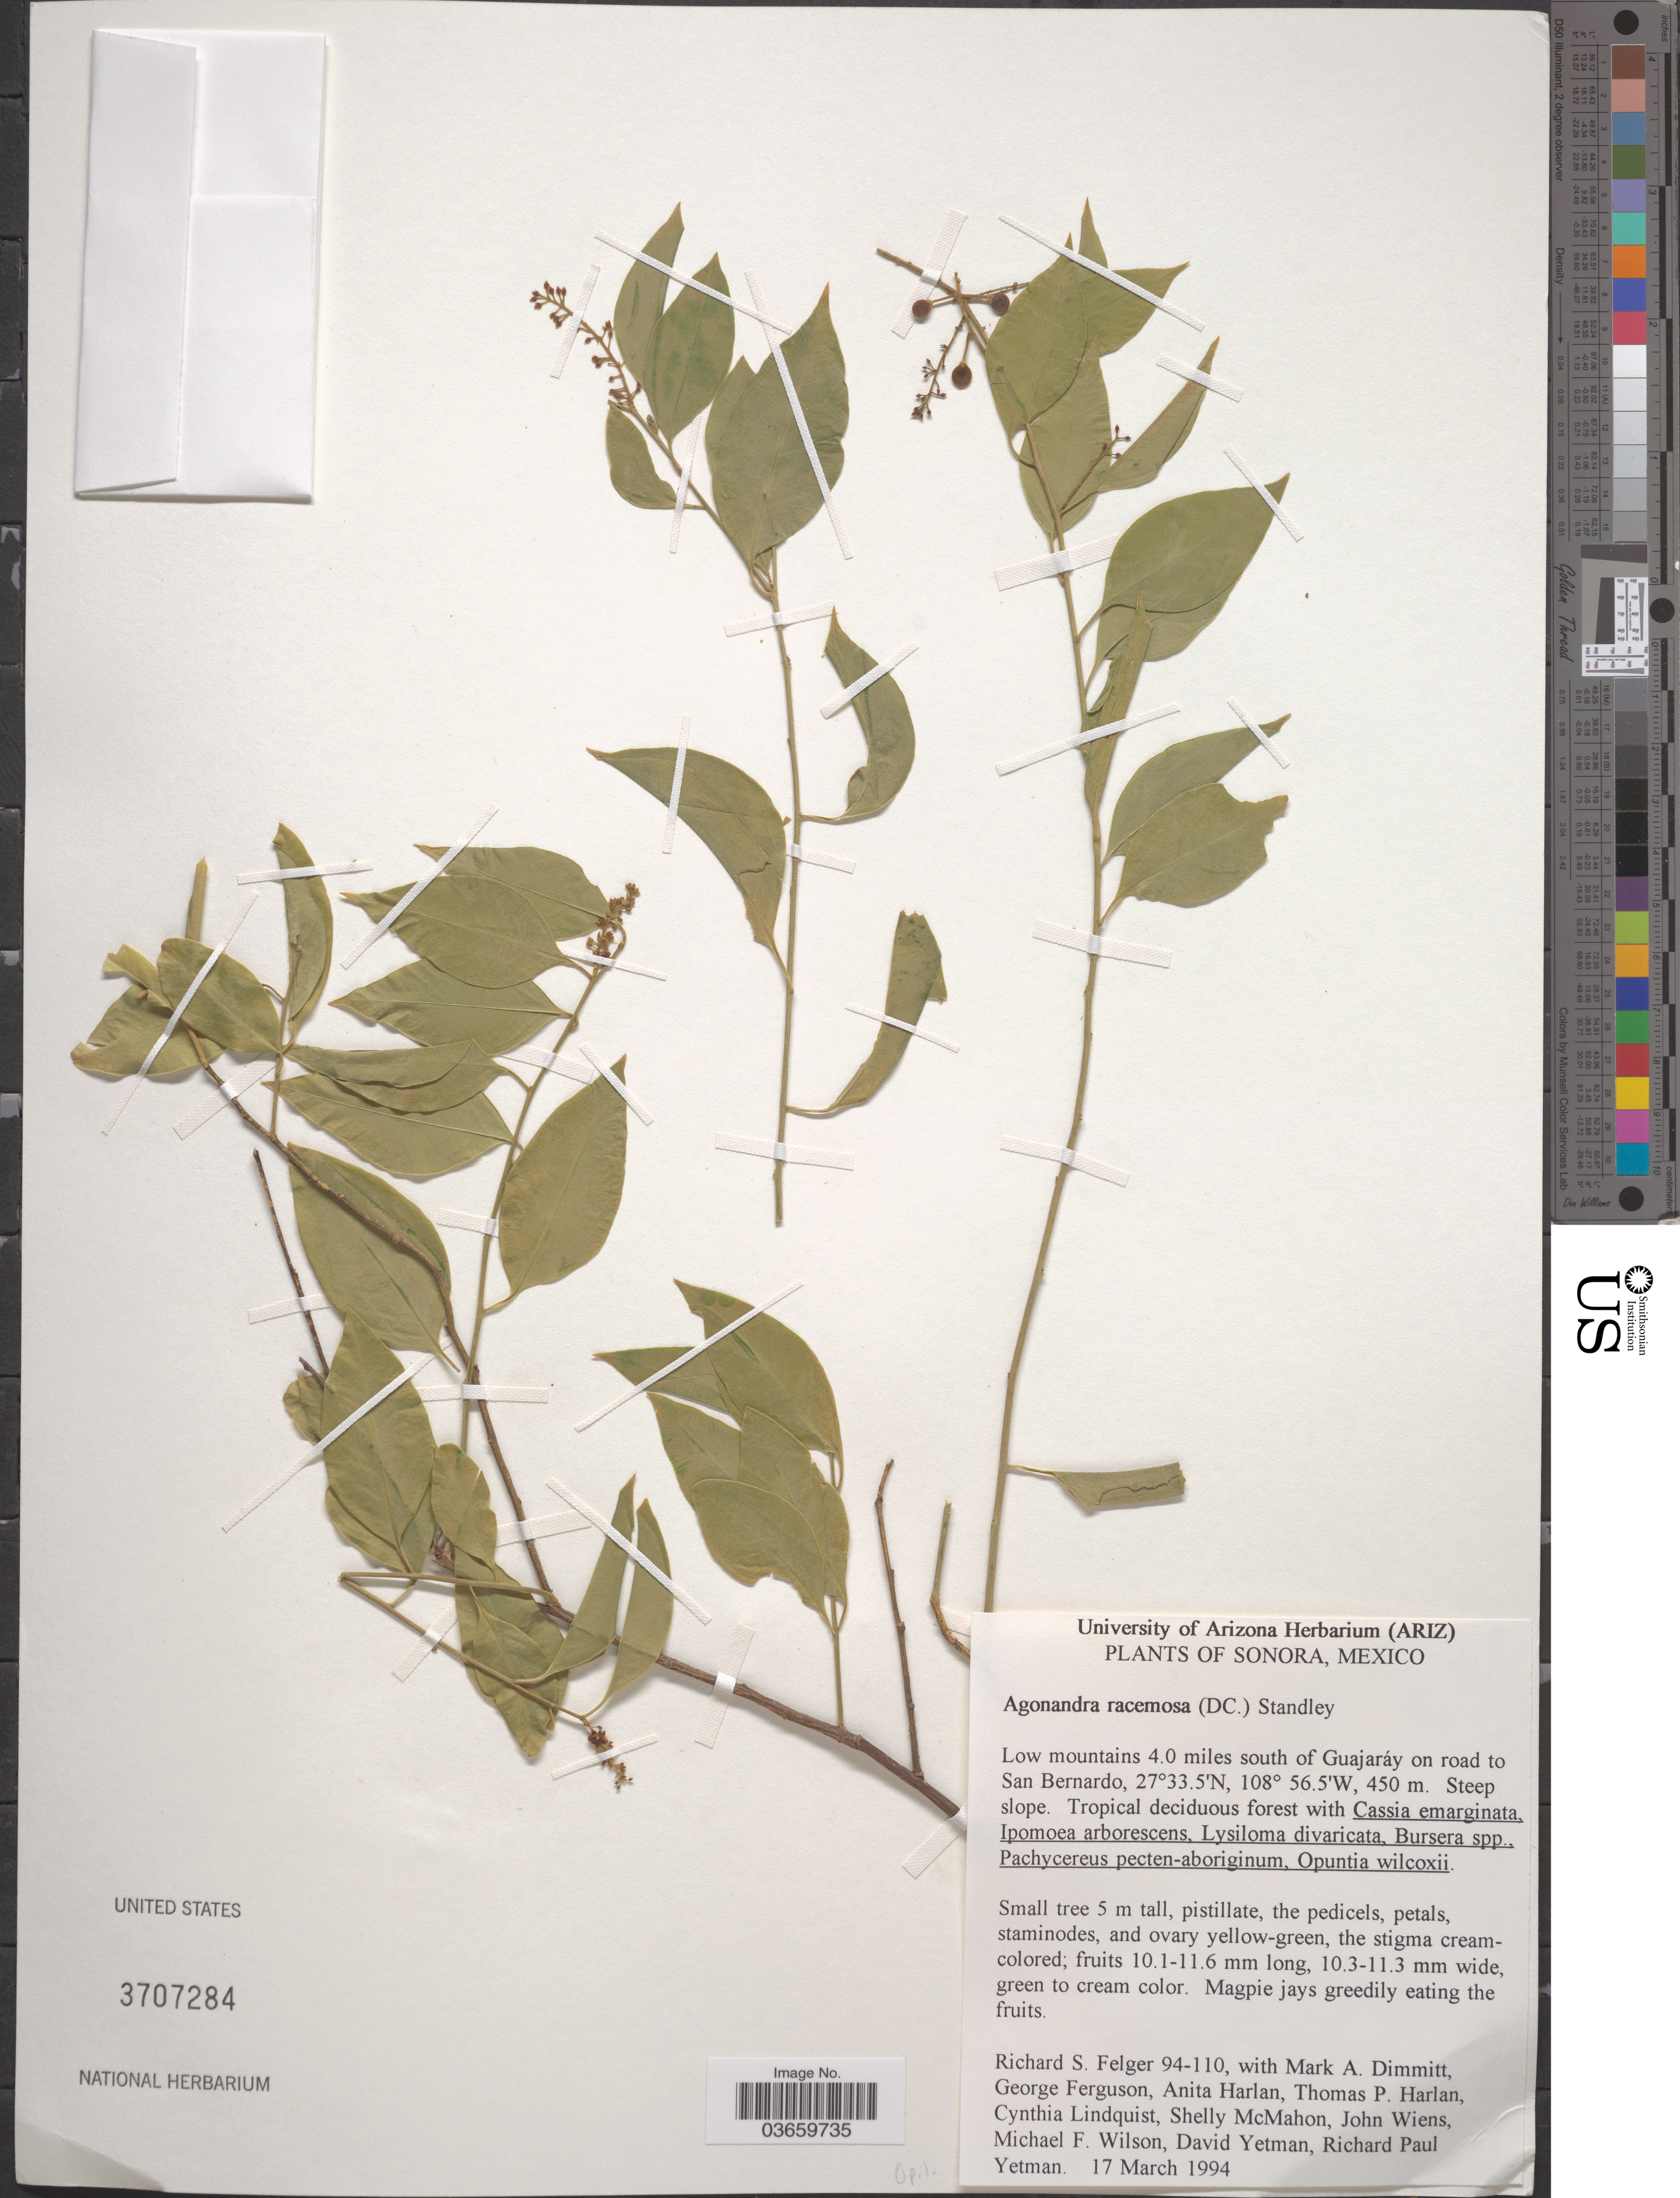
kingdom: Plantae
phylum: Tracheophyta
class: Magnoliopsida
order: Santalales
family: Opiliaceae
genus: Agonandra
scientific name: Agonandra racemosa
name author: (DC.) Standl.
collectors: R. S. Felger, M. Dimmitt, G. Ferguson, A. Harlan & et al.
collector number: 94-110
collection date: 1994-03-17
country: Mexico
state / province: Sonora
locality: Low mountains 4.0 miles south of Guajaráy on road to San Bernardo.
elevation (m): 450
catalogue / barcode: US 3707284